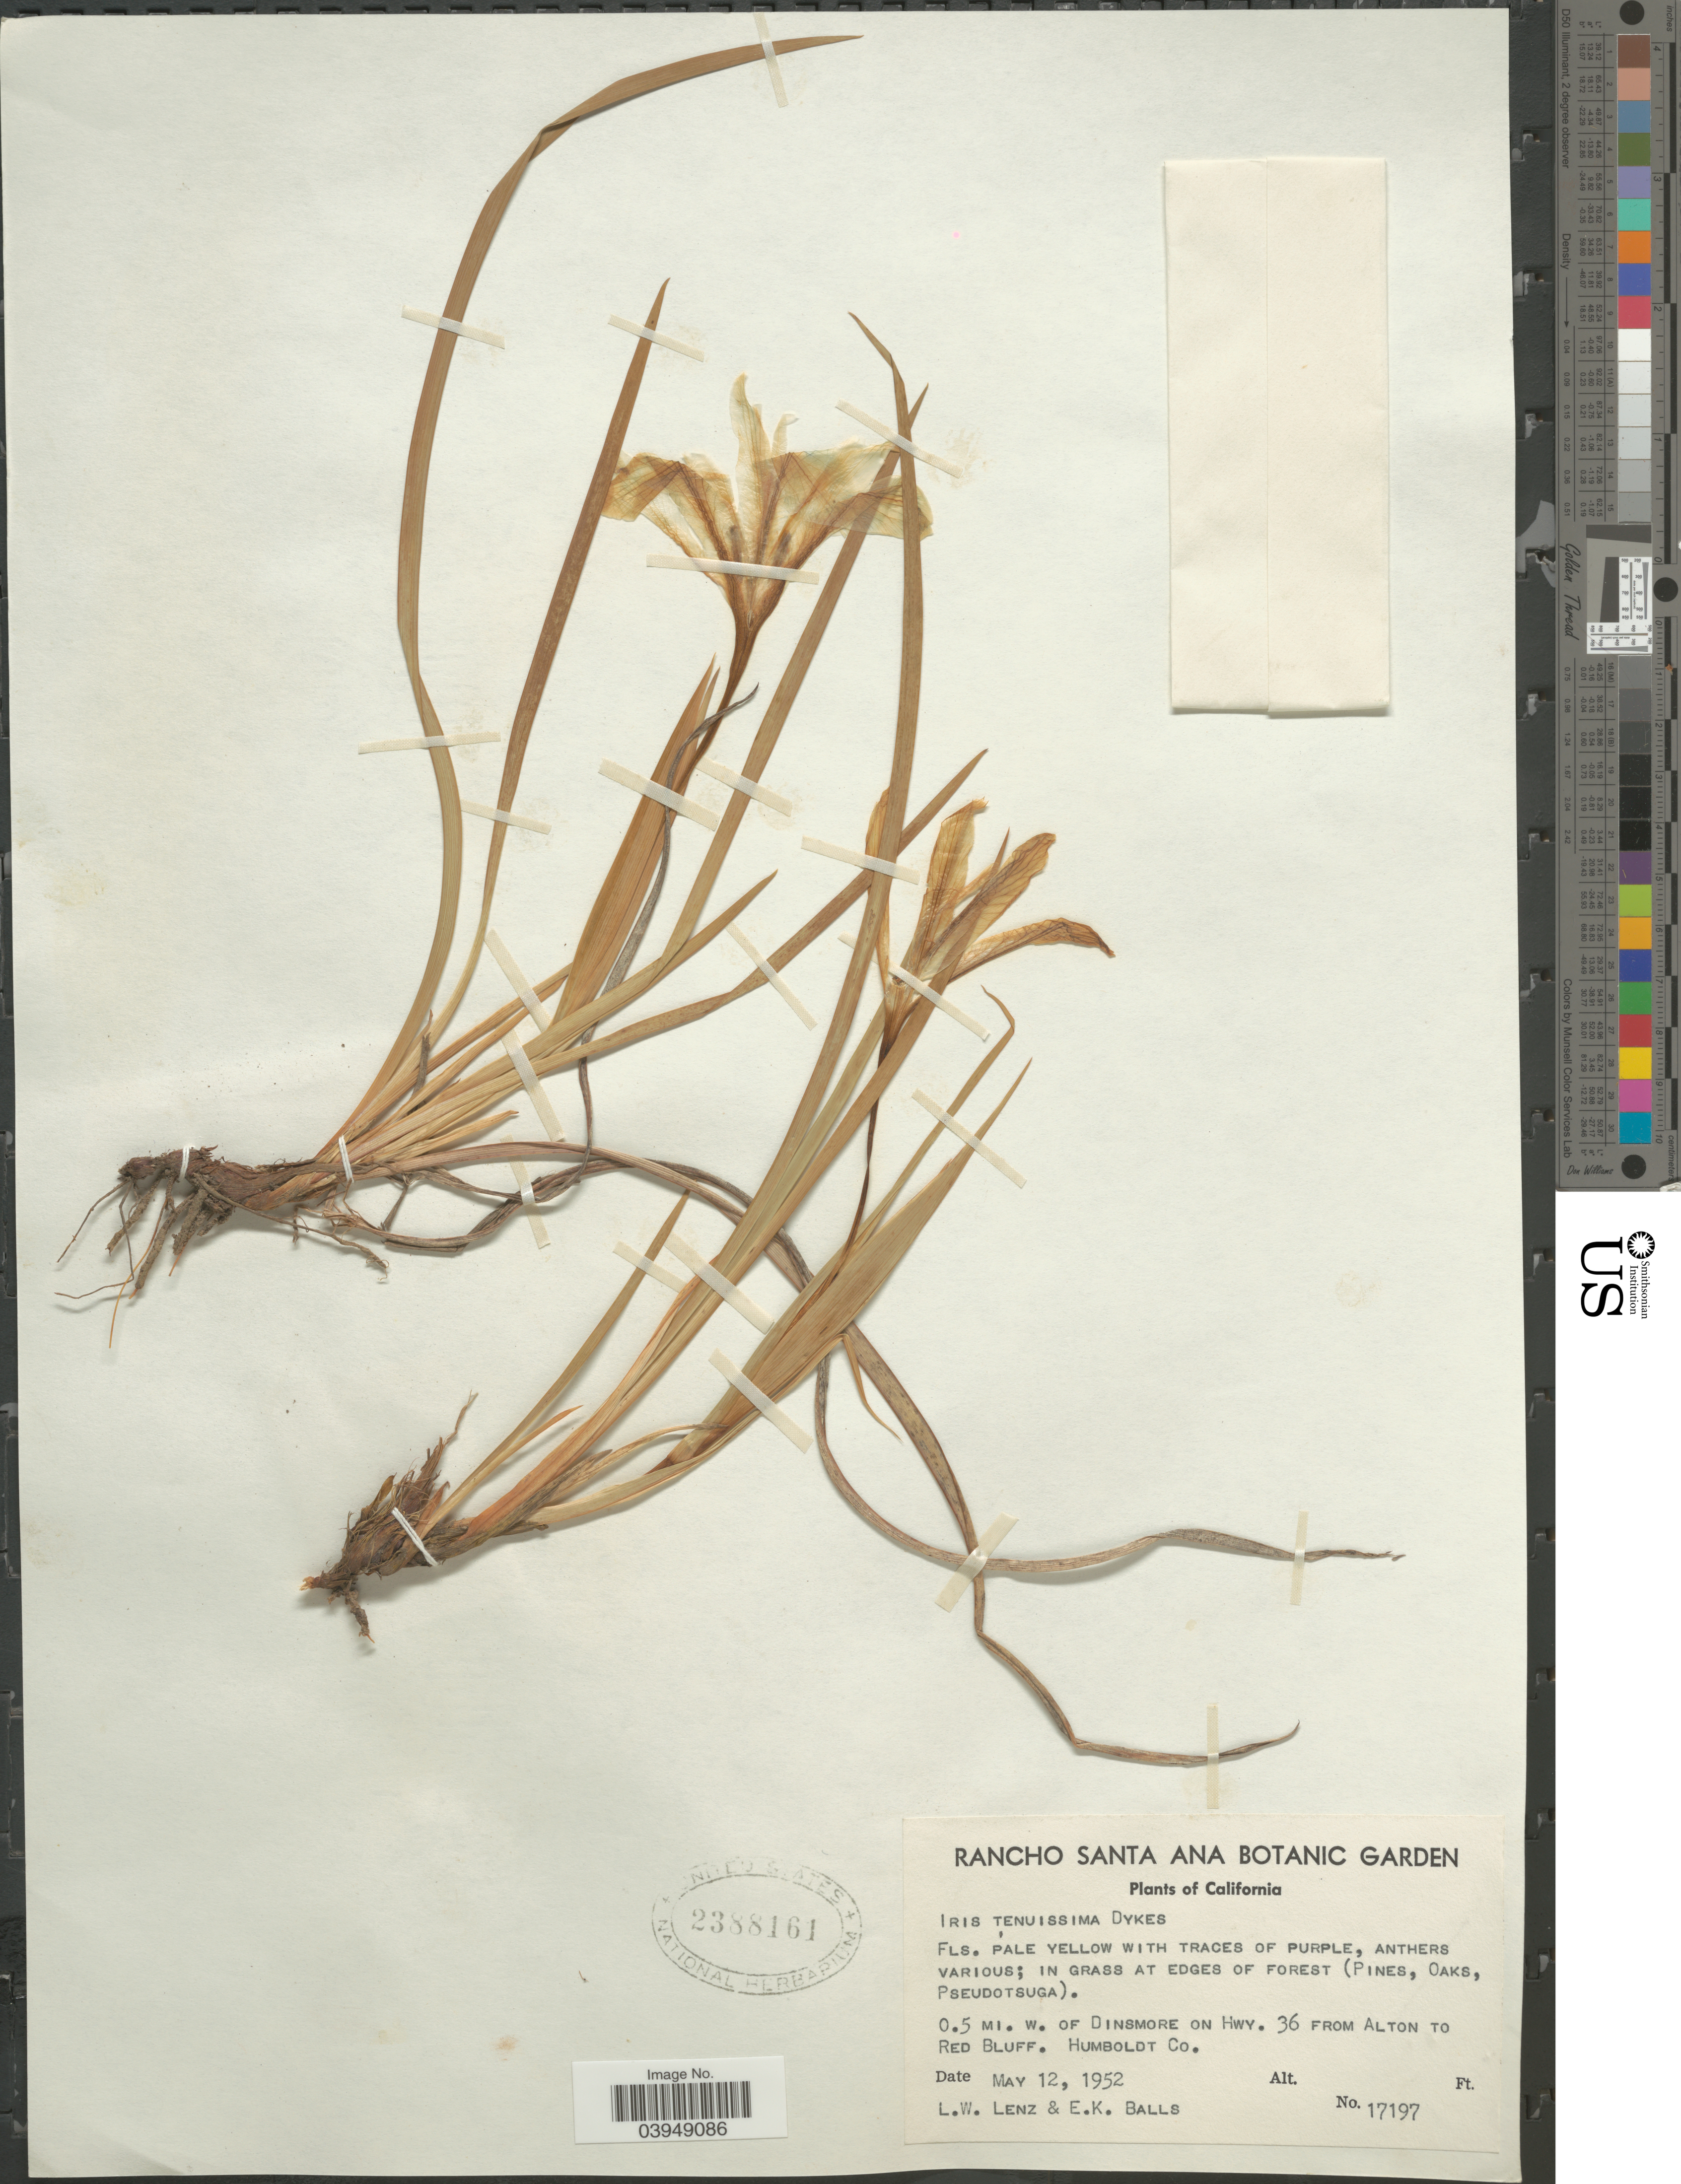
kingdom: Plantae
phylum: Tracheophyta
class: Liliopsida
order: Asparagales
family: Iridaceae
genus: Iris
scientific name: Iris tenuissima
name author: Dykes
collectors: L. Lenz & E. K. Balls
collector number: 17197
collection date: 1952-05-12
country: United States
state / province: California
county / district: Humboldt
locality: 0.5 mi. w. of Dinsmore on Hwy. 36 from Alton to Red Bluff. Humboldt Co.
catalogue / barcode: US 2388161